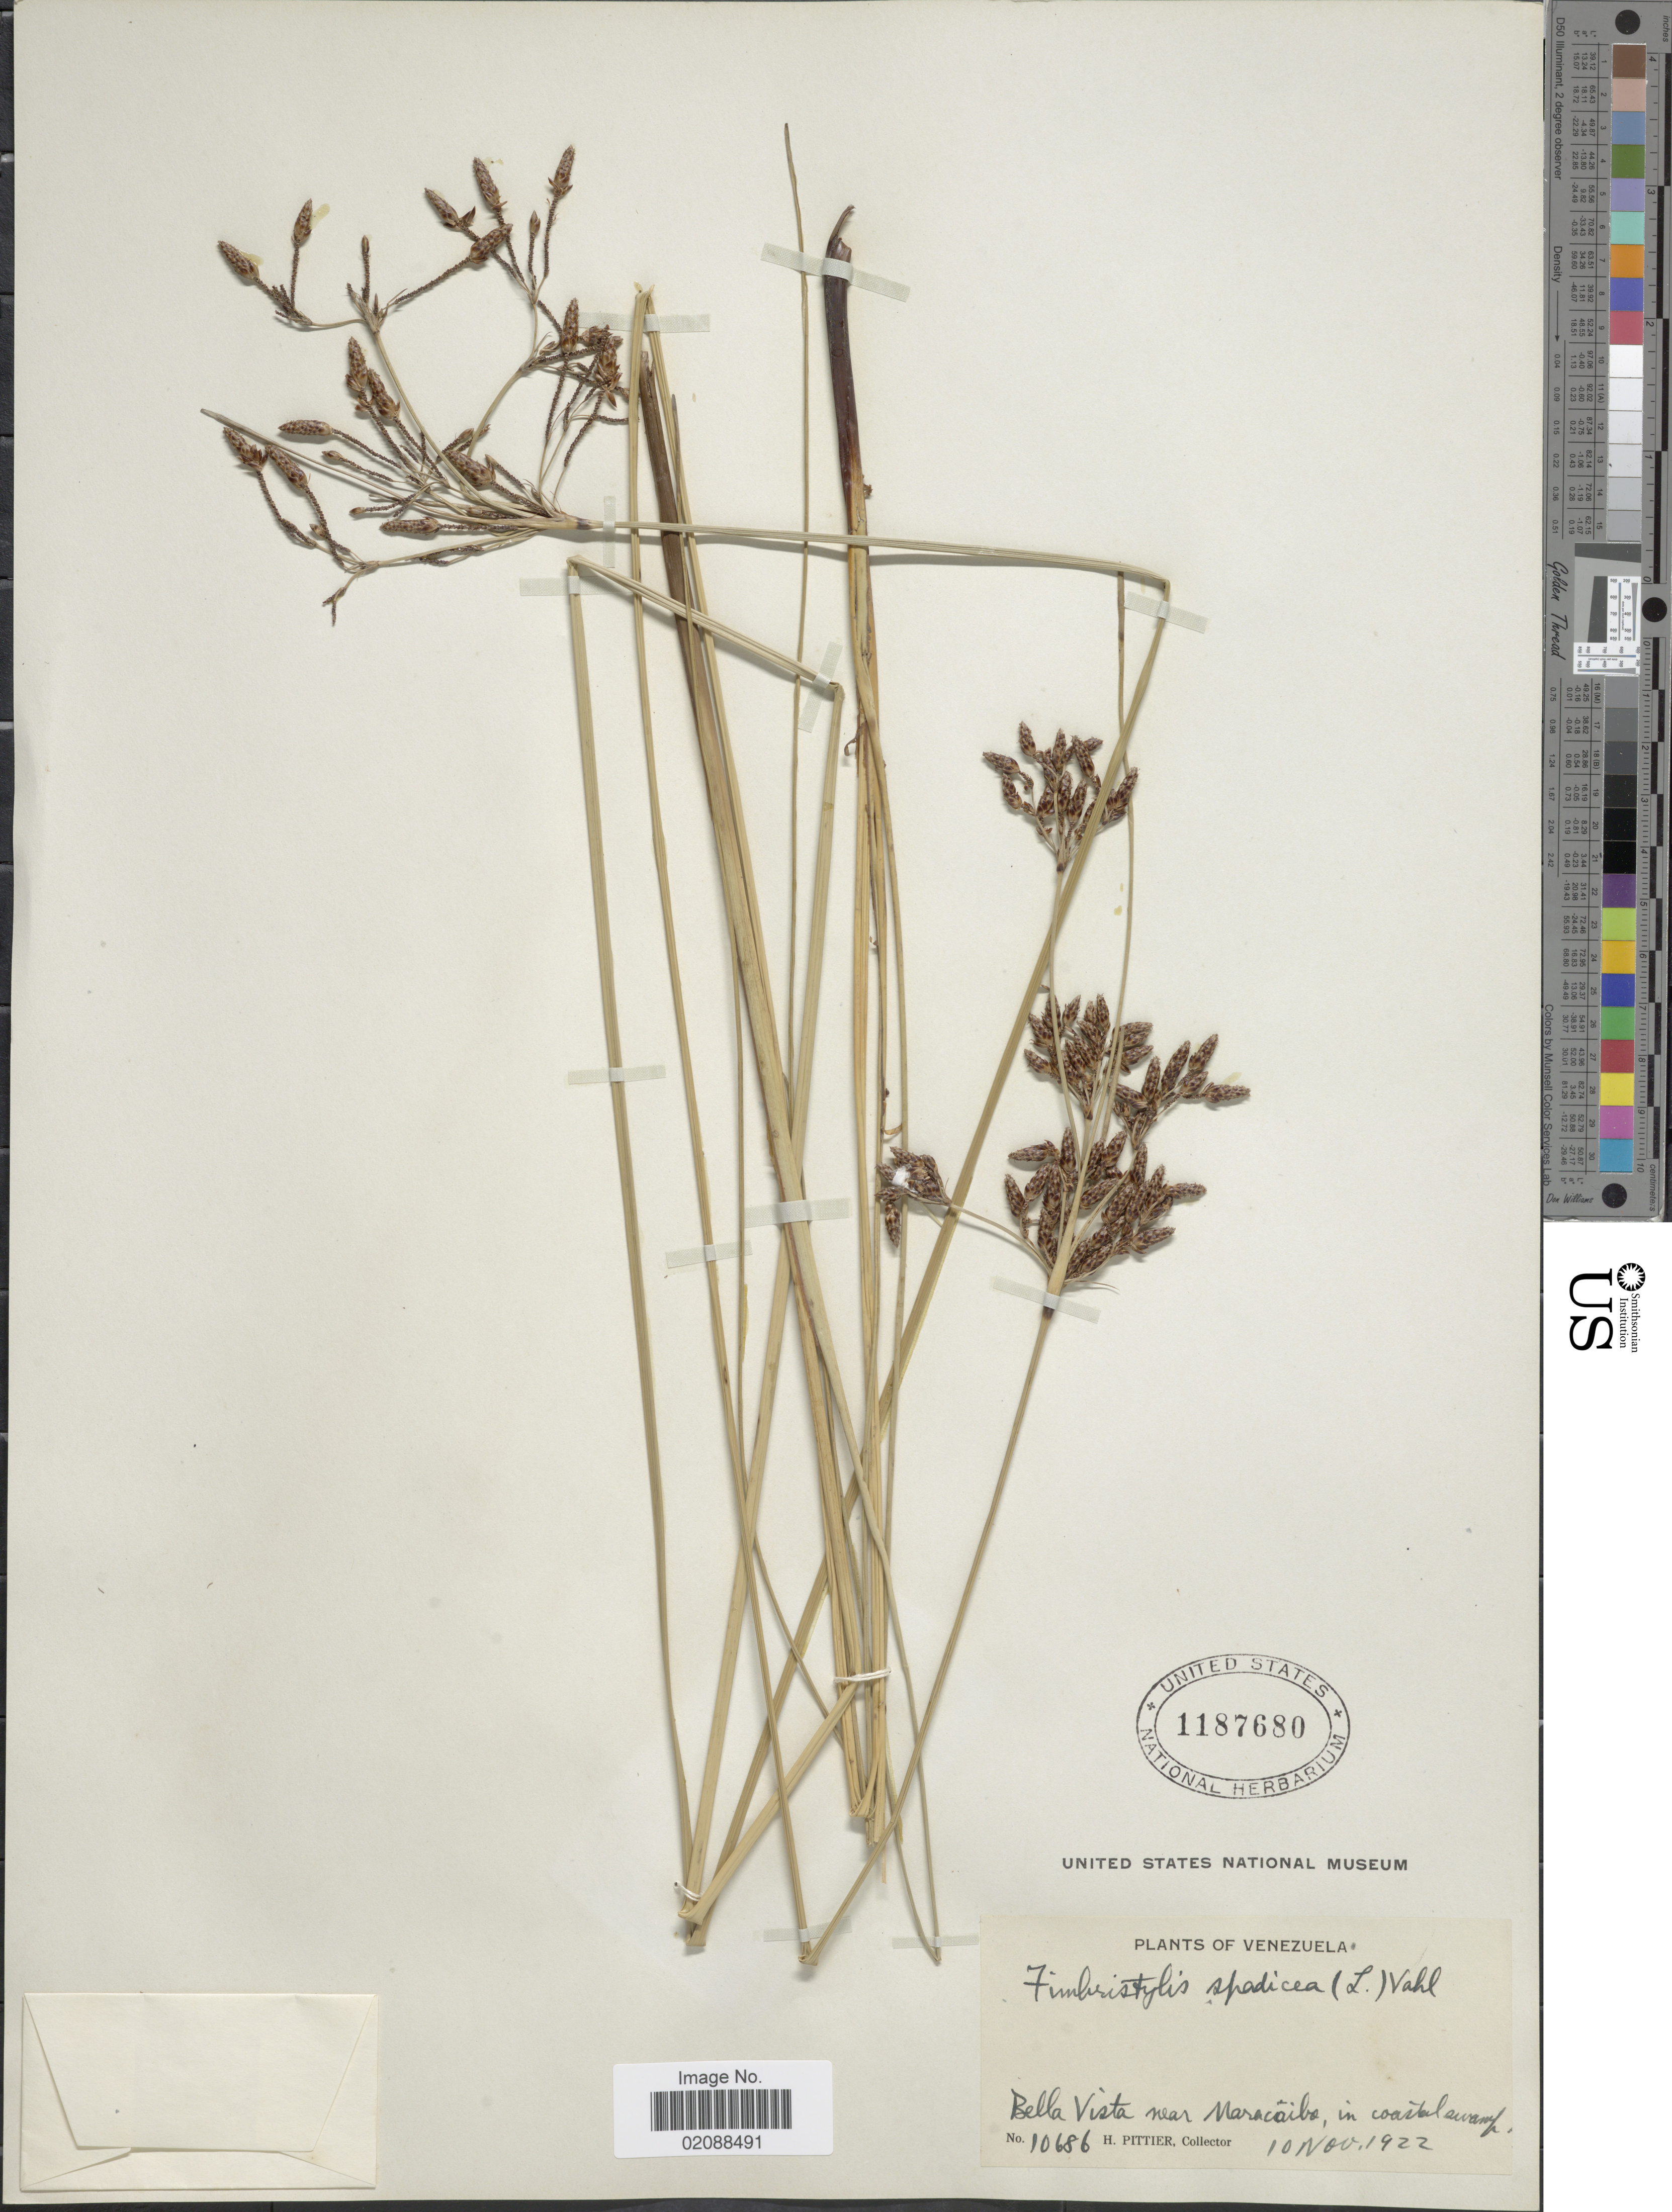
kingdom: Plantae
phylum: Tracheophyta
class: Liliopsida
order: Poales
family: Cyperaceae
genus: Fimbristylis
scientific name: Fimbristylis spadicea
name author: (L.) Vahl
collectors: H. F. Pittier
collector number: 10686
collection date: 1922-11-10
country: Venezuela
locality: Bella Vista near Maracaibo in coastal swamp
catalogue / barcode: US 1187680